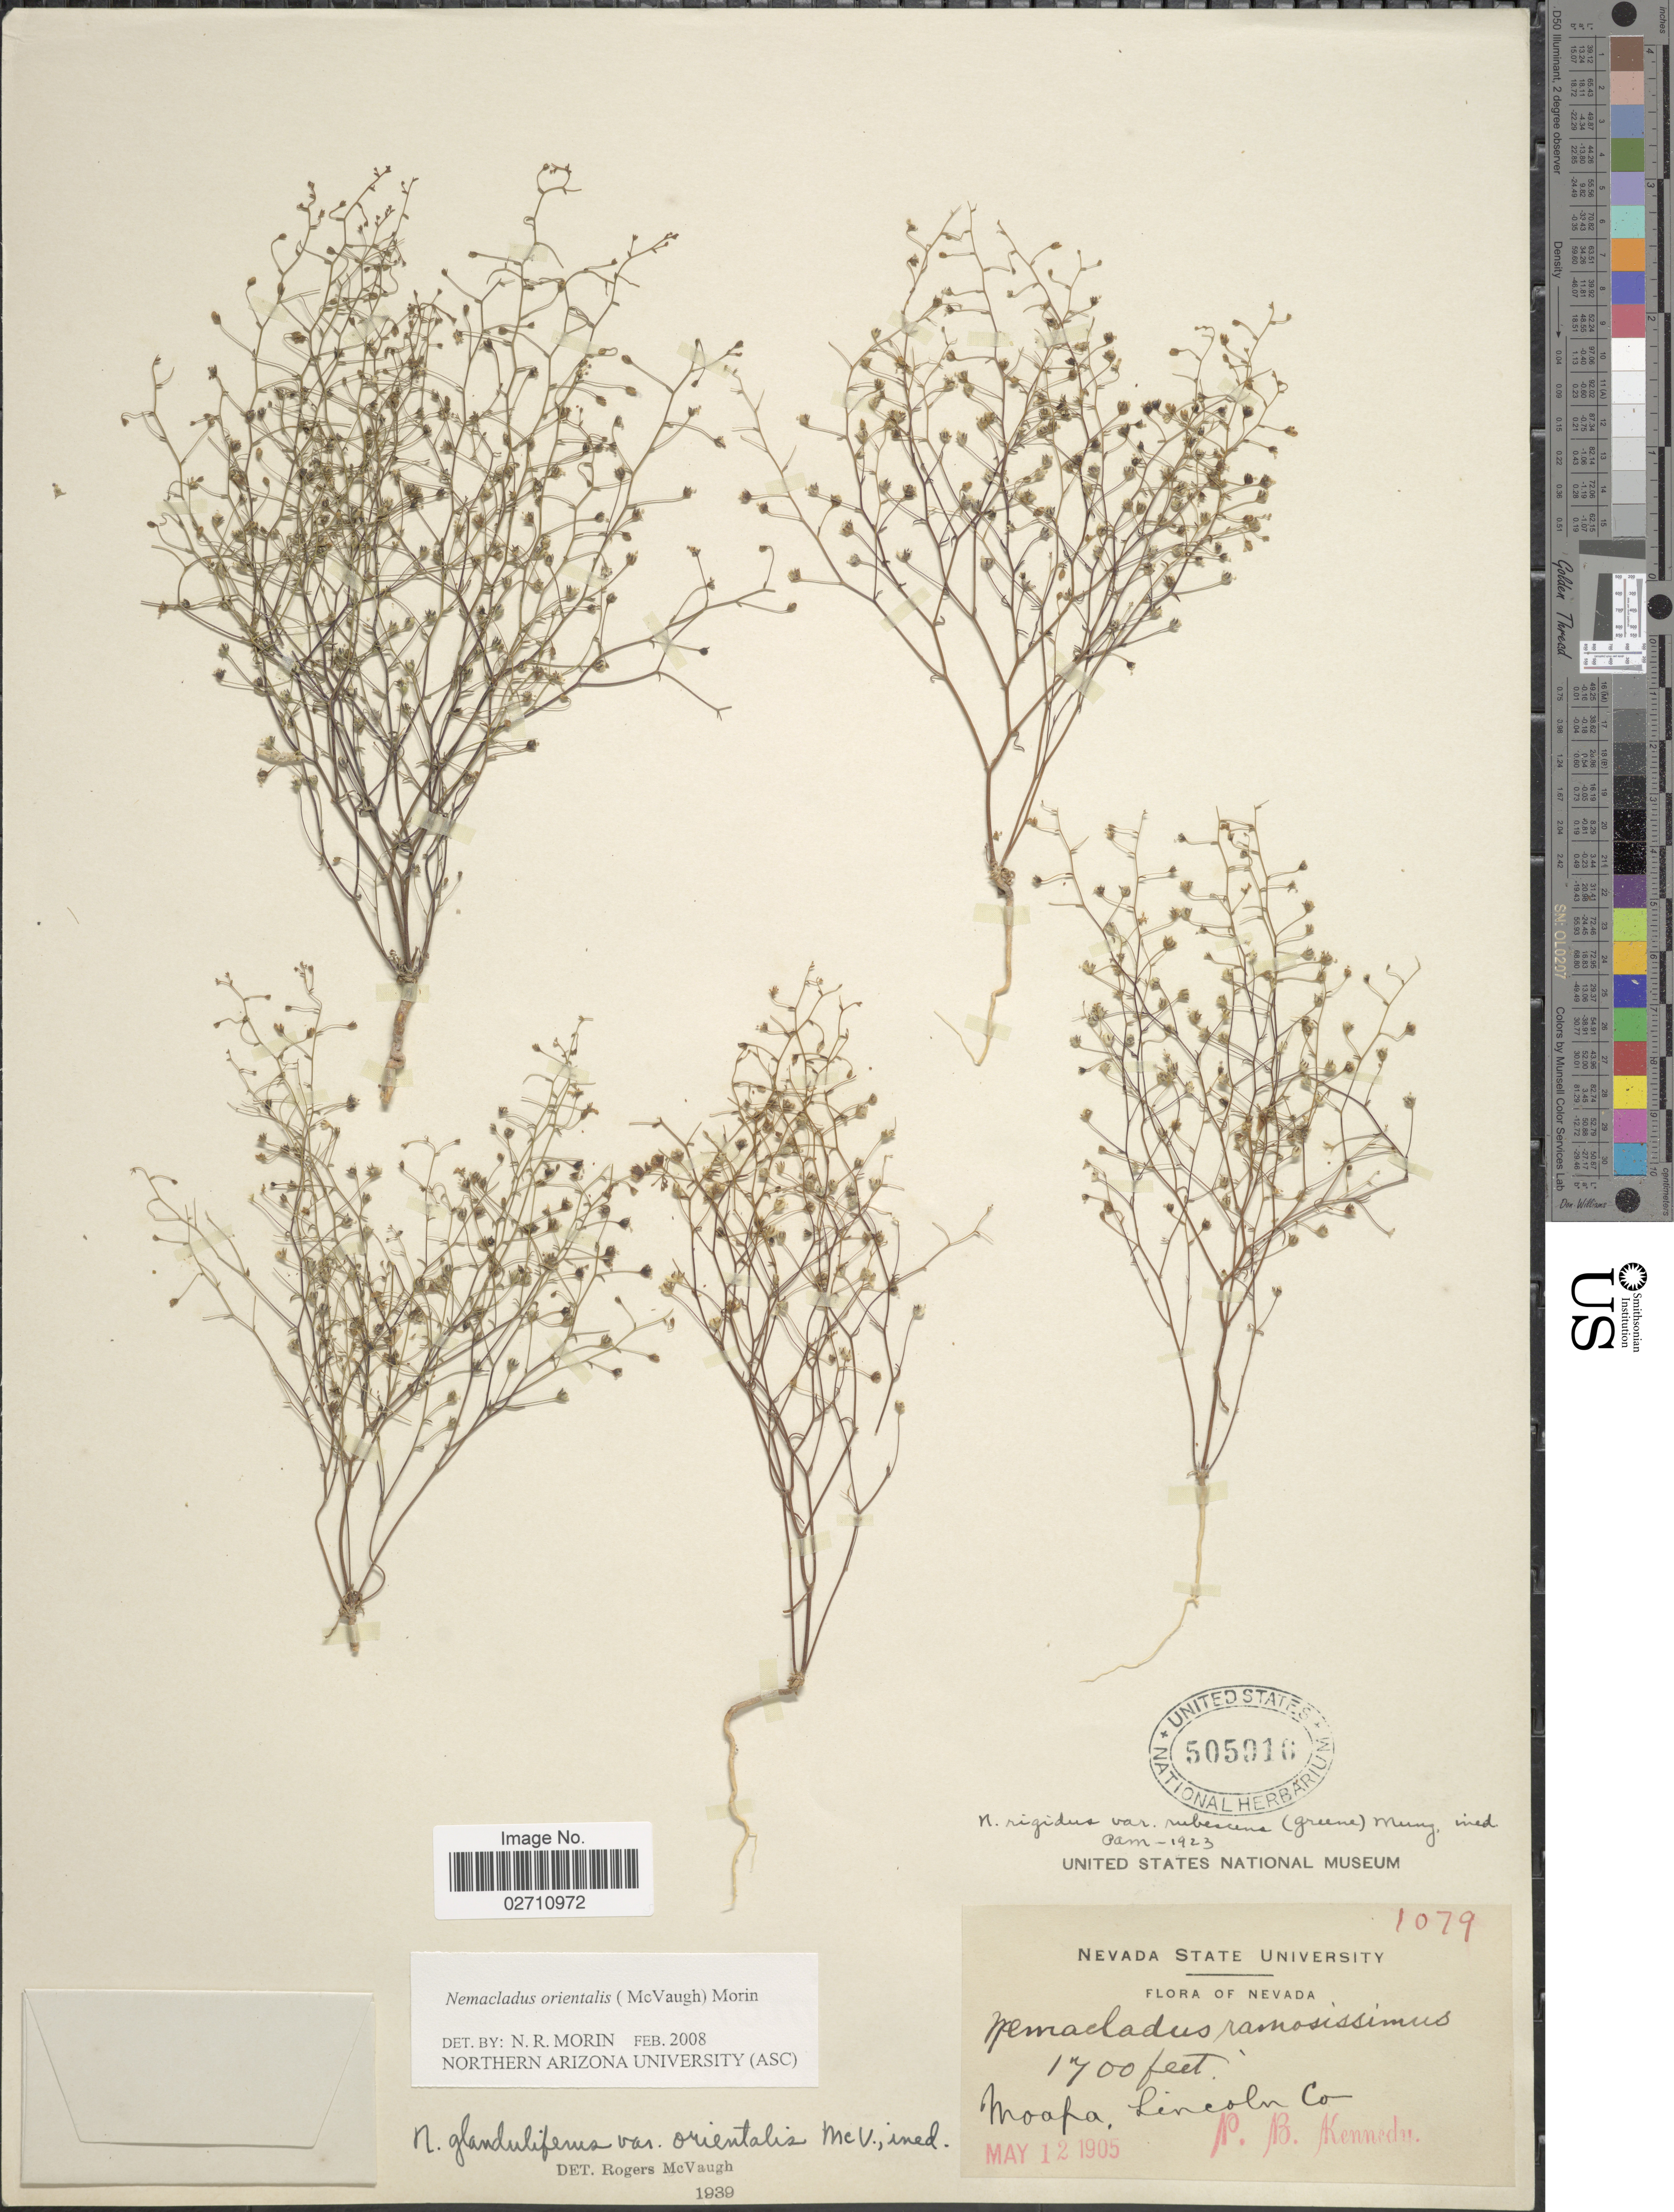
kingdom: Plantae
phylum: Tracheophyta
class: Magnoliopsida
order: Asterales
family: Campanulaceae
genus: Nemacladus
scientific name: Nemacladus orientalis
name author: (McVaugh) Morin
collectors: P. B. Kennedy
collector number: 1079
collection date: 1905-05-12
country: United States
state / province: Nevada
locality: Nevada, Moafra, Lincoln Co.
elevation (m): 518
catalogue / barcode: US 505016